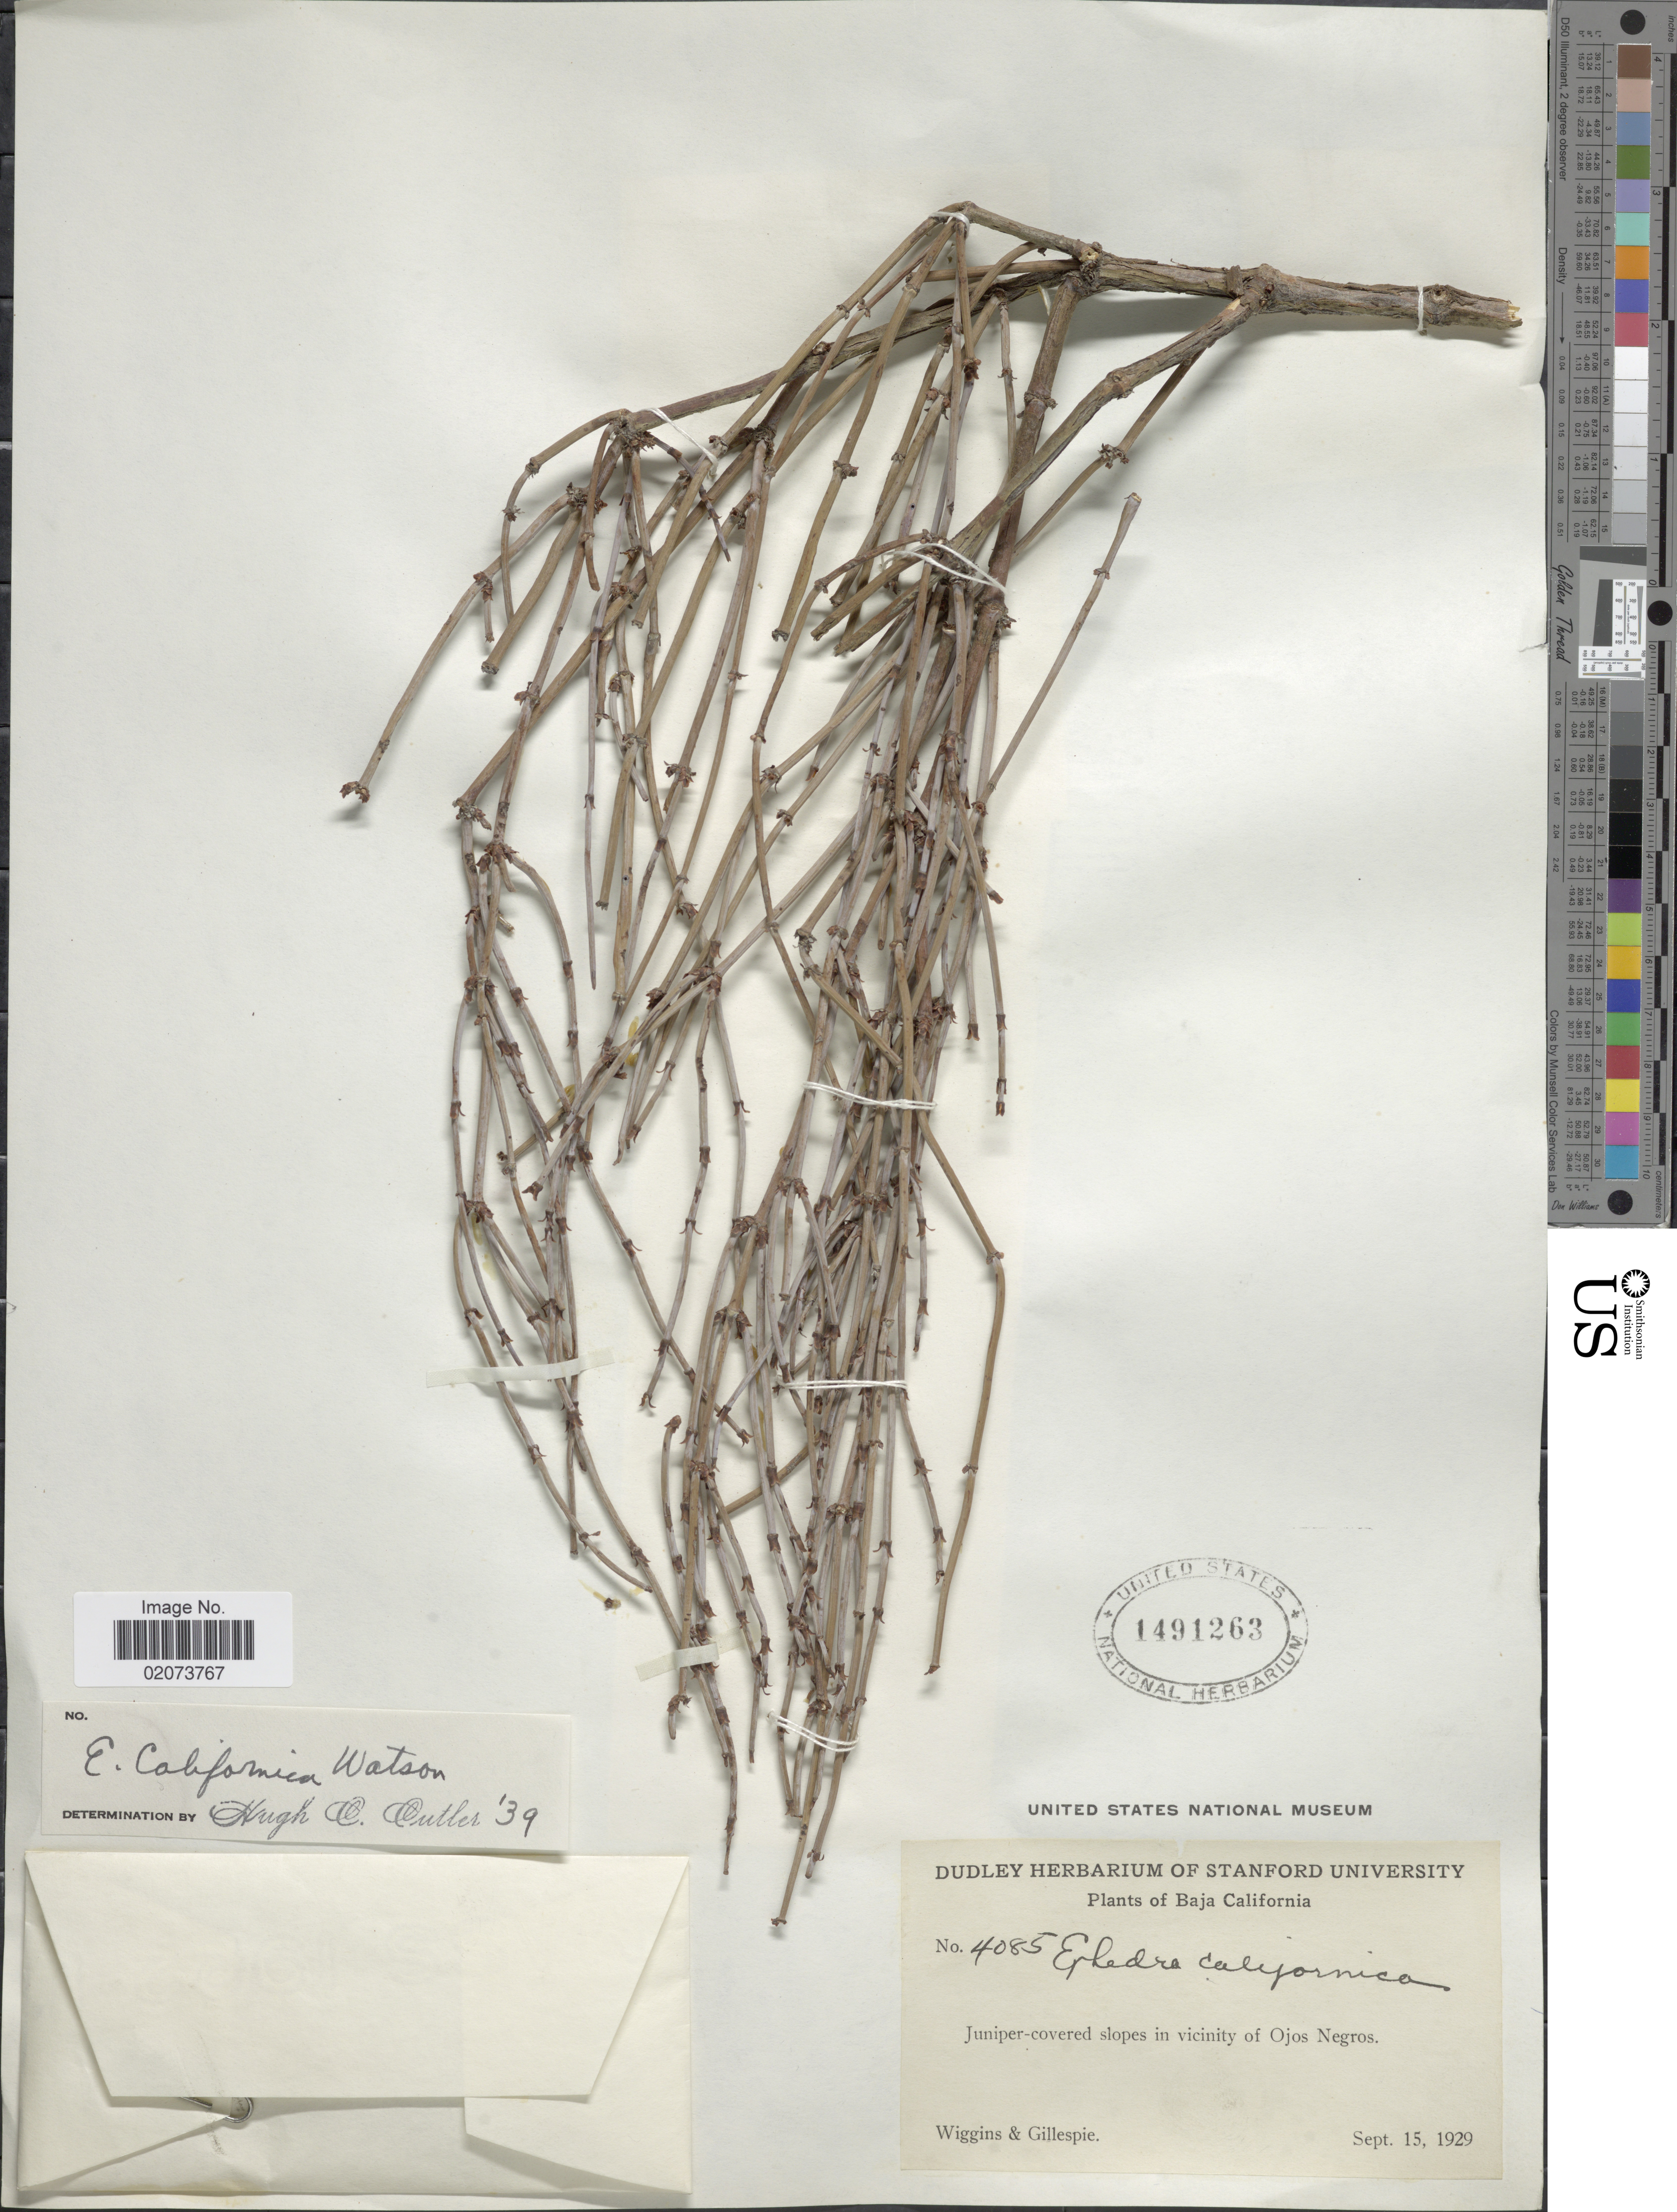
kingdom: Plantae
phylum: Tracheophyta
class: Gnetopsida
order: Ephedrales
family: Ephedraceae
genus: Ephedra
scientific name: Ephedra californica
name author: S. Watson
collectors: -- Wiggins & -- Gillespie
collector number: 4085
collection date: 1929-09-15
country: Mexico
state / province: Baja California Norte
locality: Juniper-covered slopes in vicinity of Ojos Negros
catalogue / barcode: US 1491263